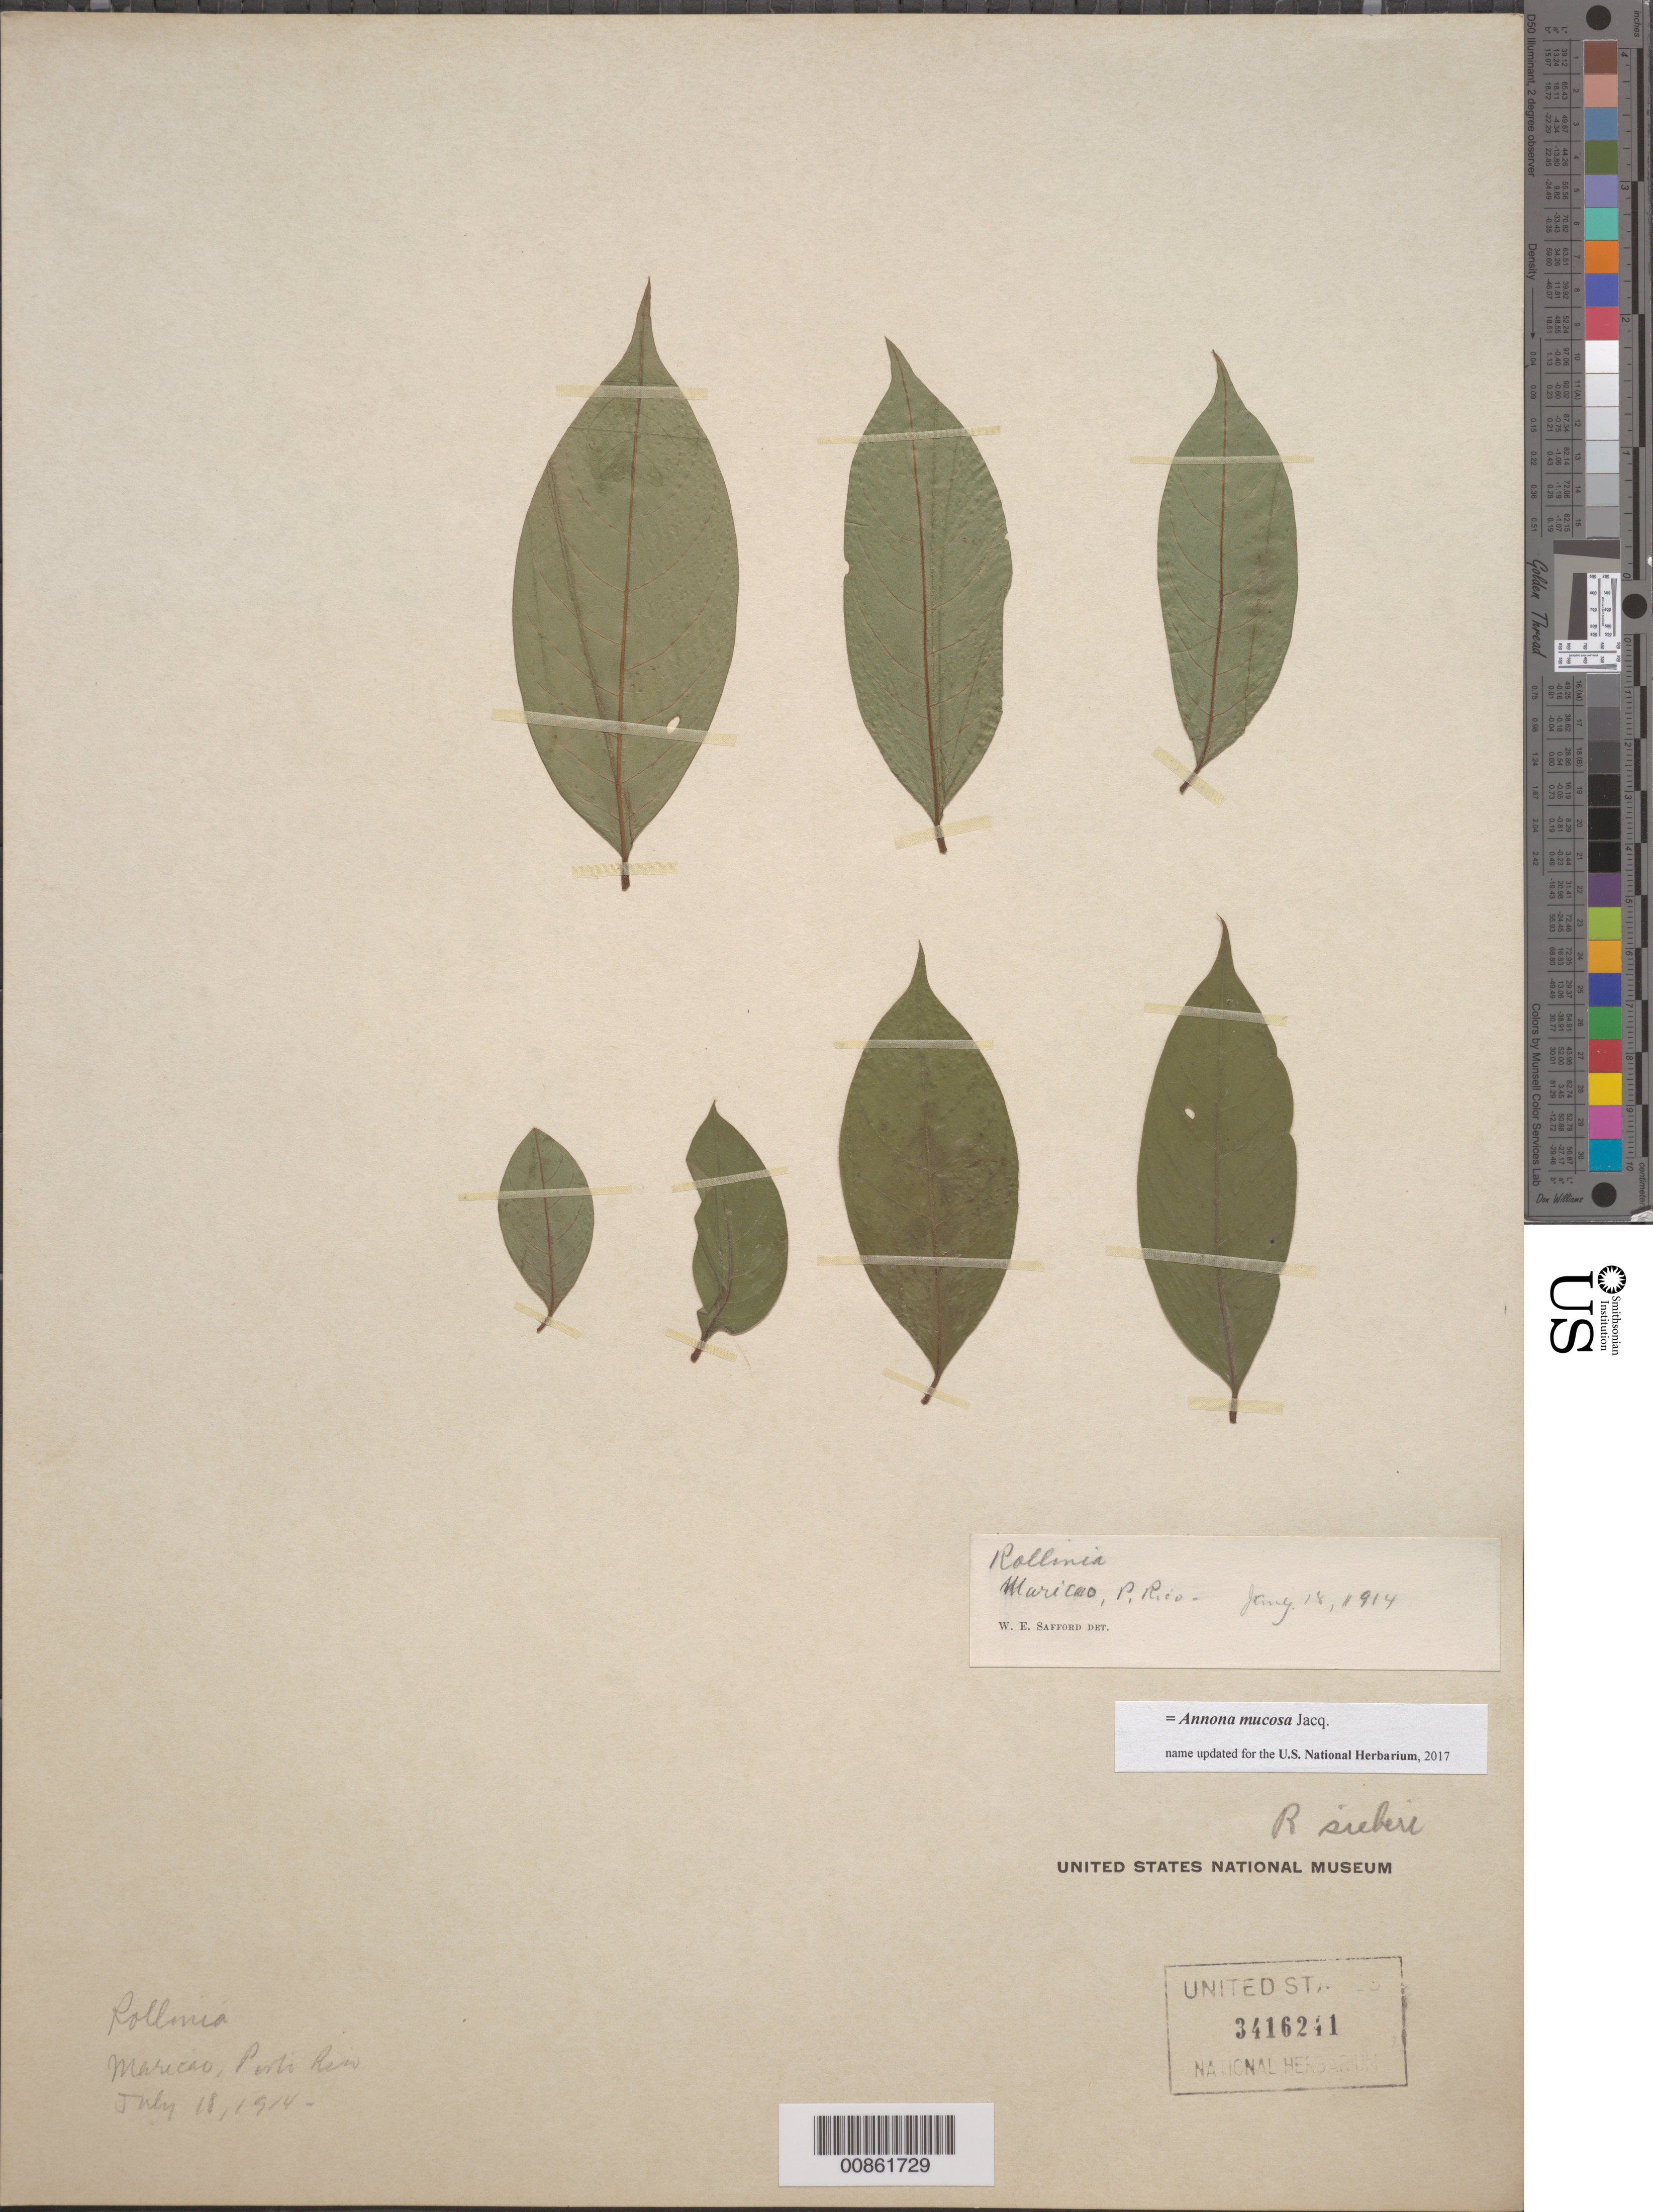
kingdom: Plantae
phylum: Tracheophyta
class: Magnoliopsida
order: Magnoliales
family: Annonaceae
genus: Annona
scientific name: Annona mucosa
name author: Jacq.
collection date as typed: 18 Jul 1914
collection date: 1914-07-18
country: Puerto Rico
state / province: Maricao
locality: Maricao, Puerto Rico.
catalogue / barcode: US 3416241